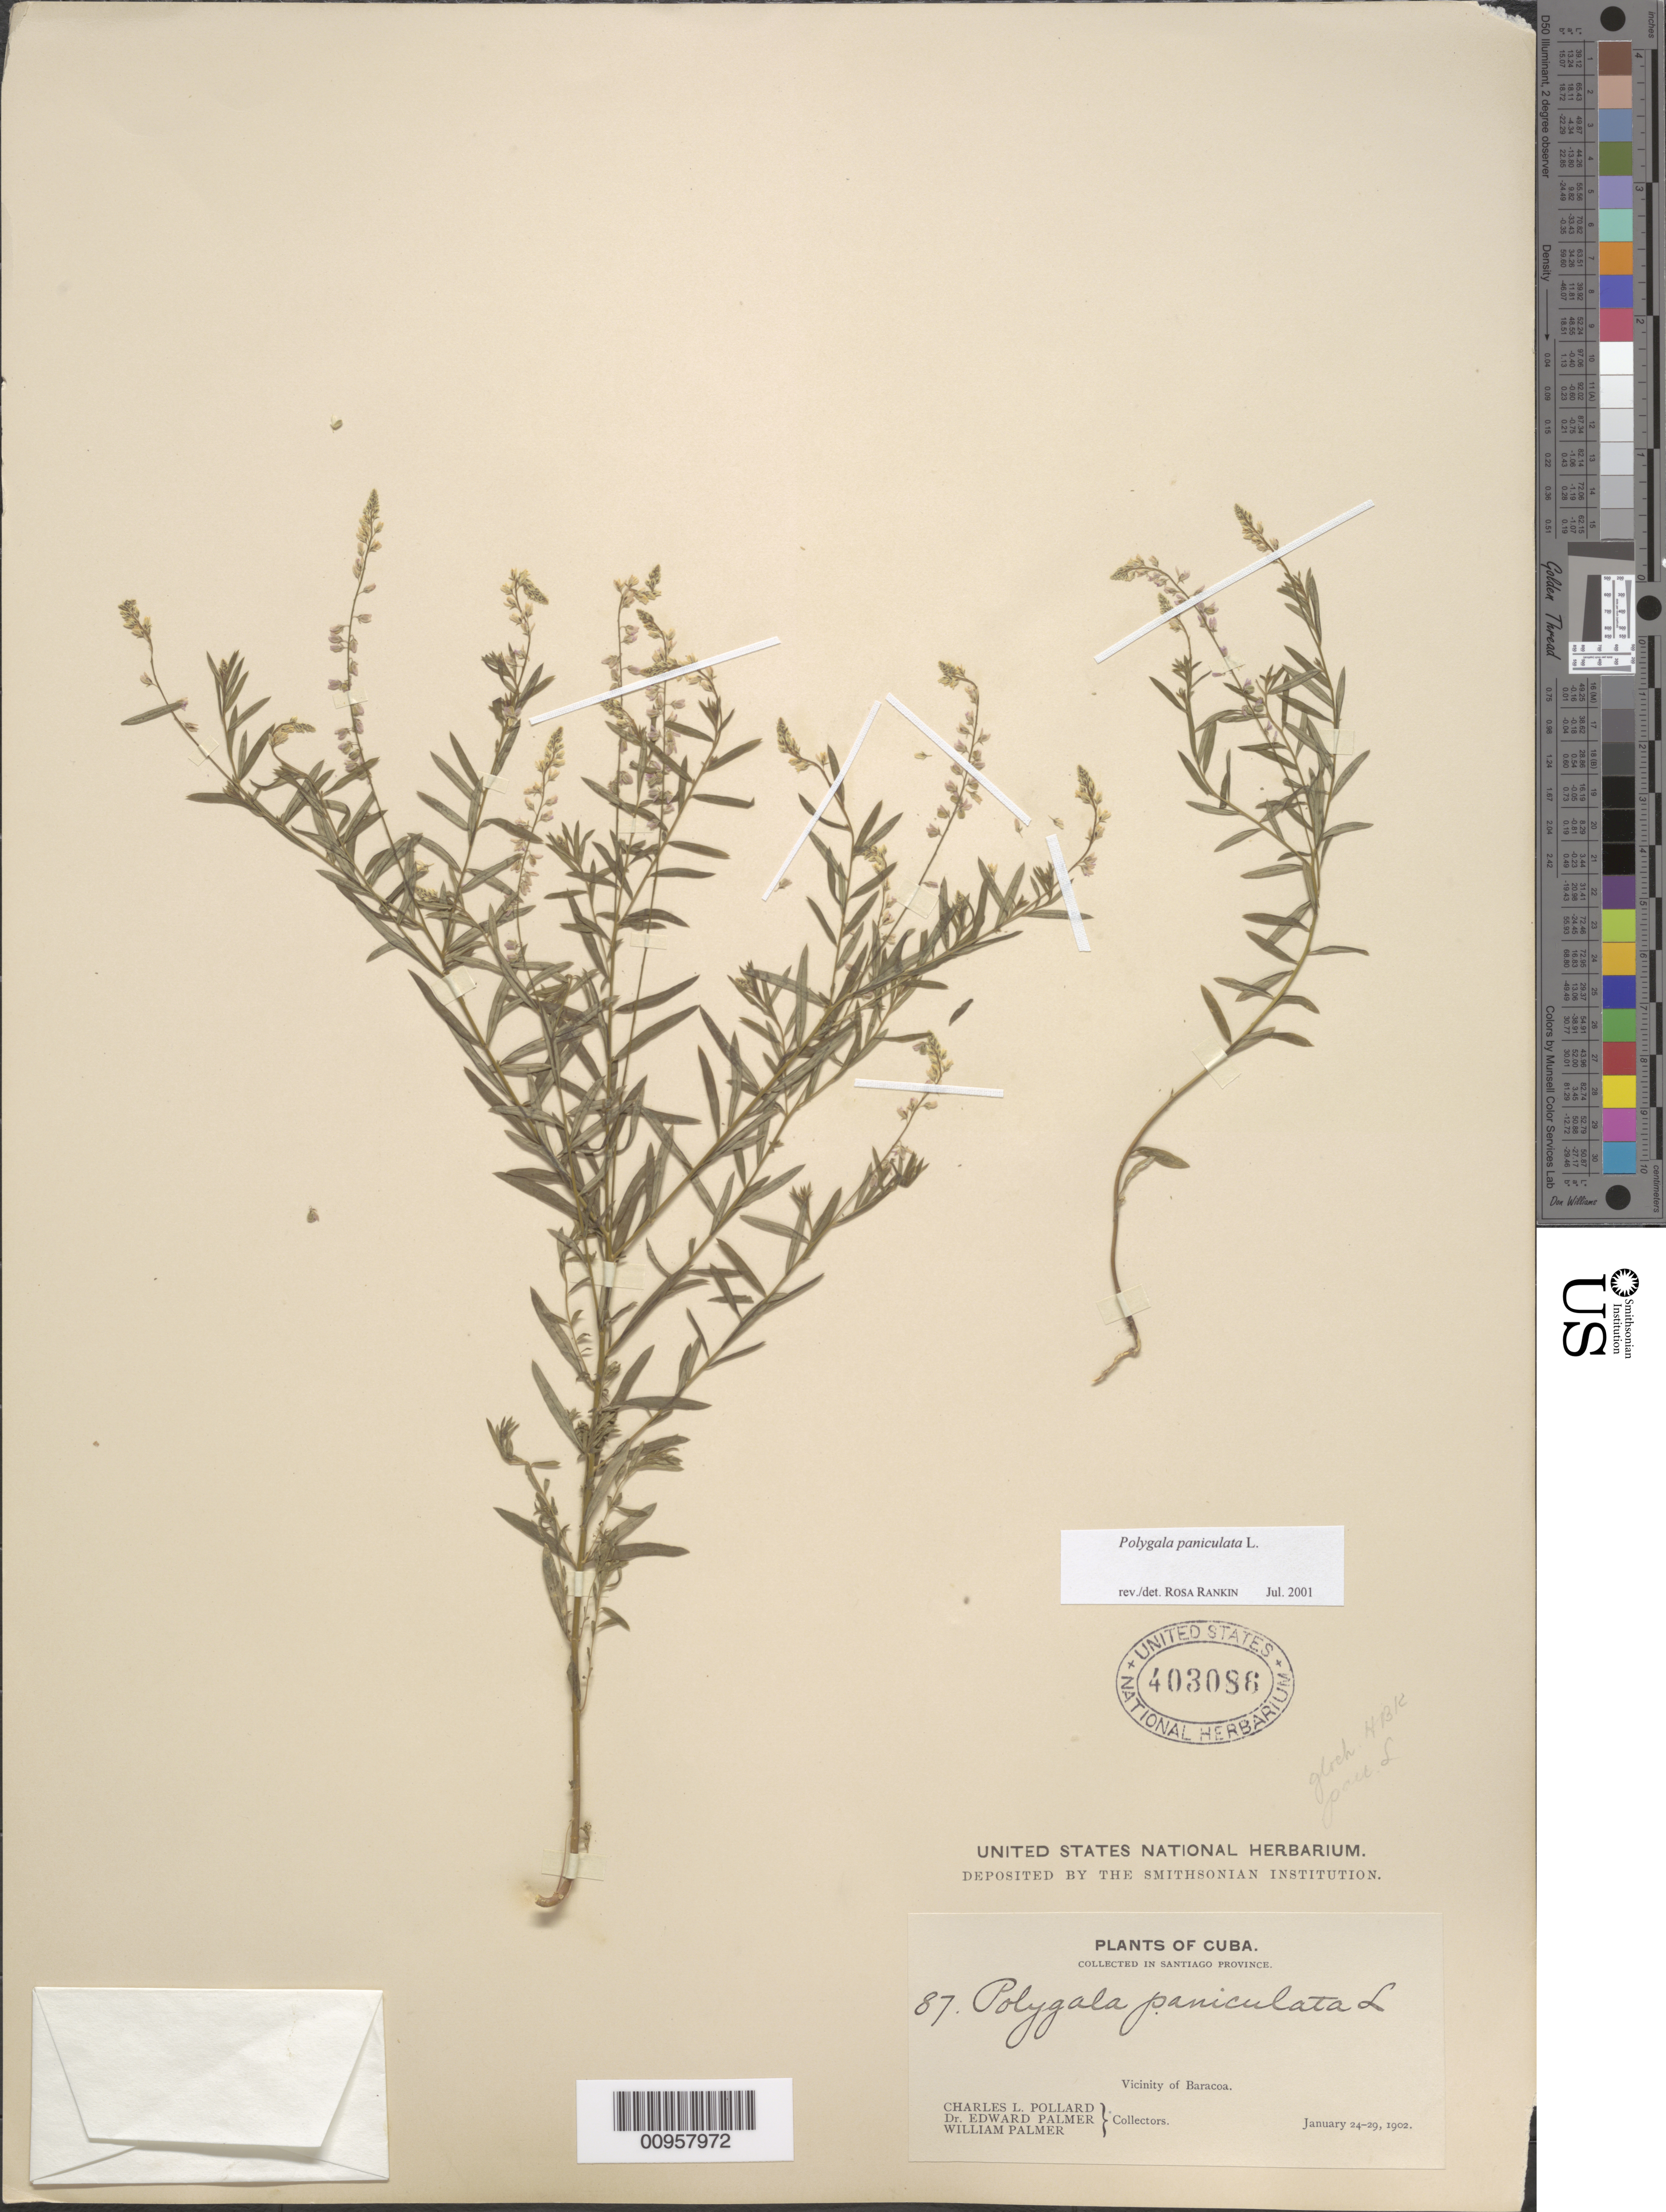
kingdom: Plantae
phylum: Tracheophyta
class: Magnoliopsida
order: Fabales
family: Polygalaceae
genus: Polygala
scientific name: Polygala paniculata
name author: L.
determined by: Rankin Rodriguez, Rosa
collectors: C. L. Pollard, E. Palmer & W. Palmer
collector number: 887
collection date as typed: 24 Jan 1902 to 29 Jan 1902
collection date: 1902-01-24/1902-01-29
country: Cuba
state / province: Santiago de Cuba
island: Cuba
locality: Vicinity of Baracoa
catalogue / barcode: US 403086